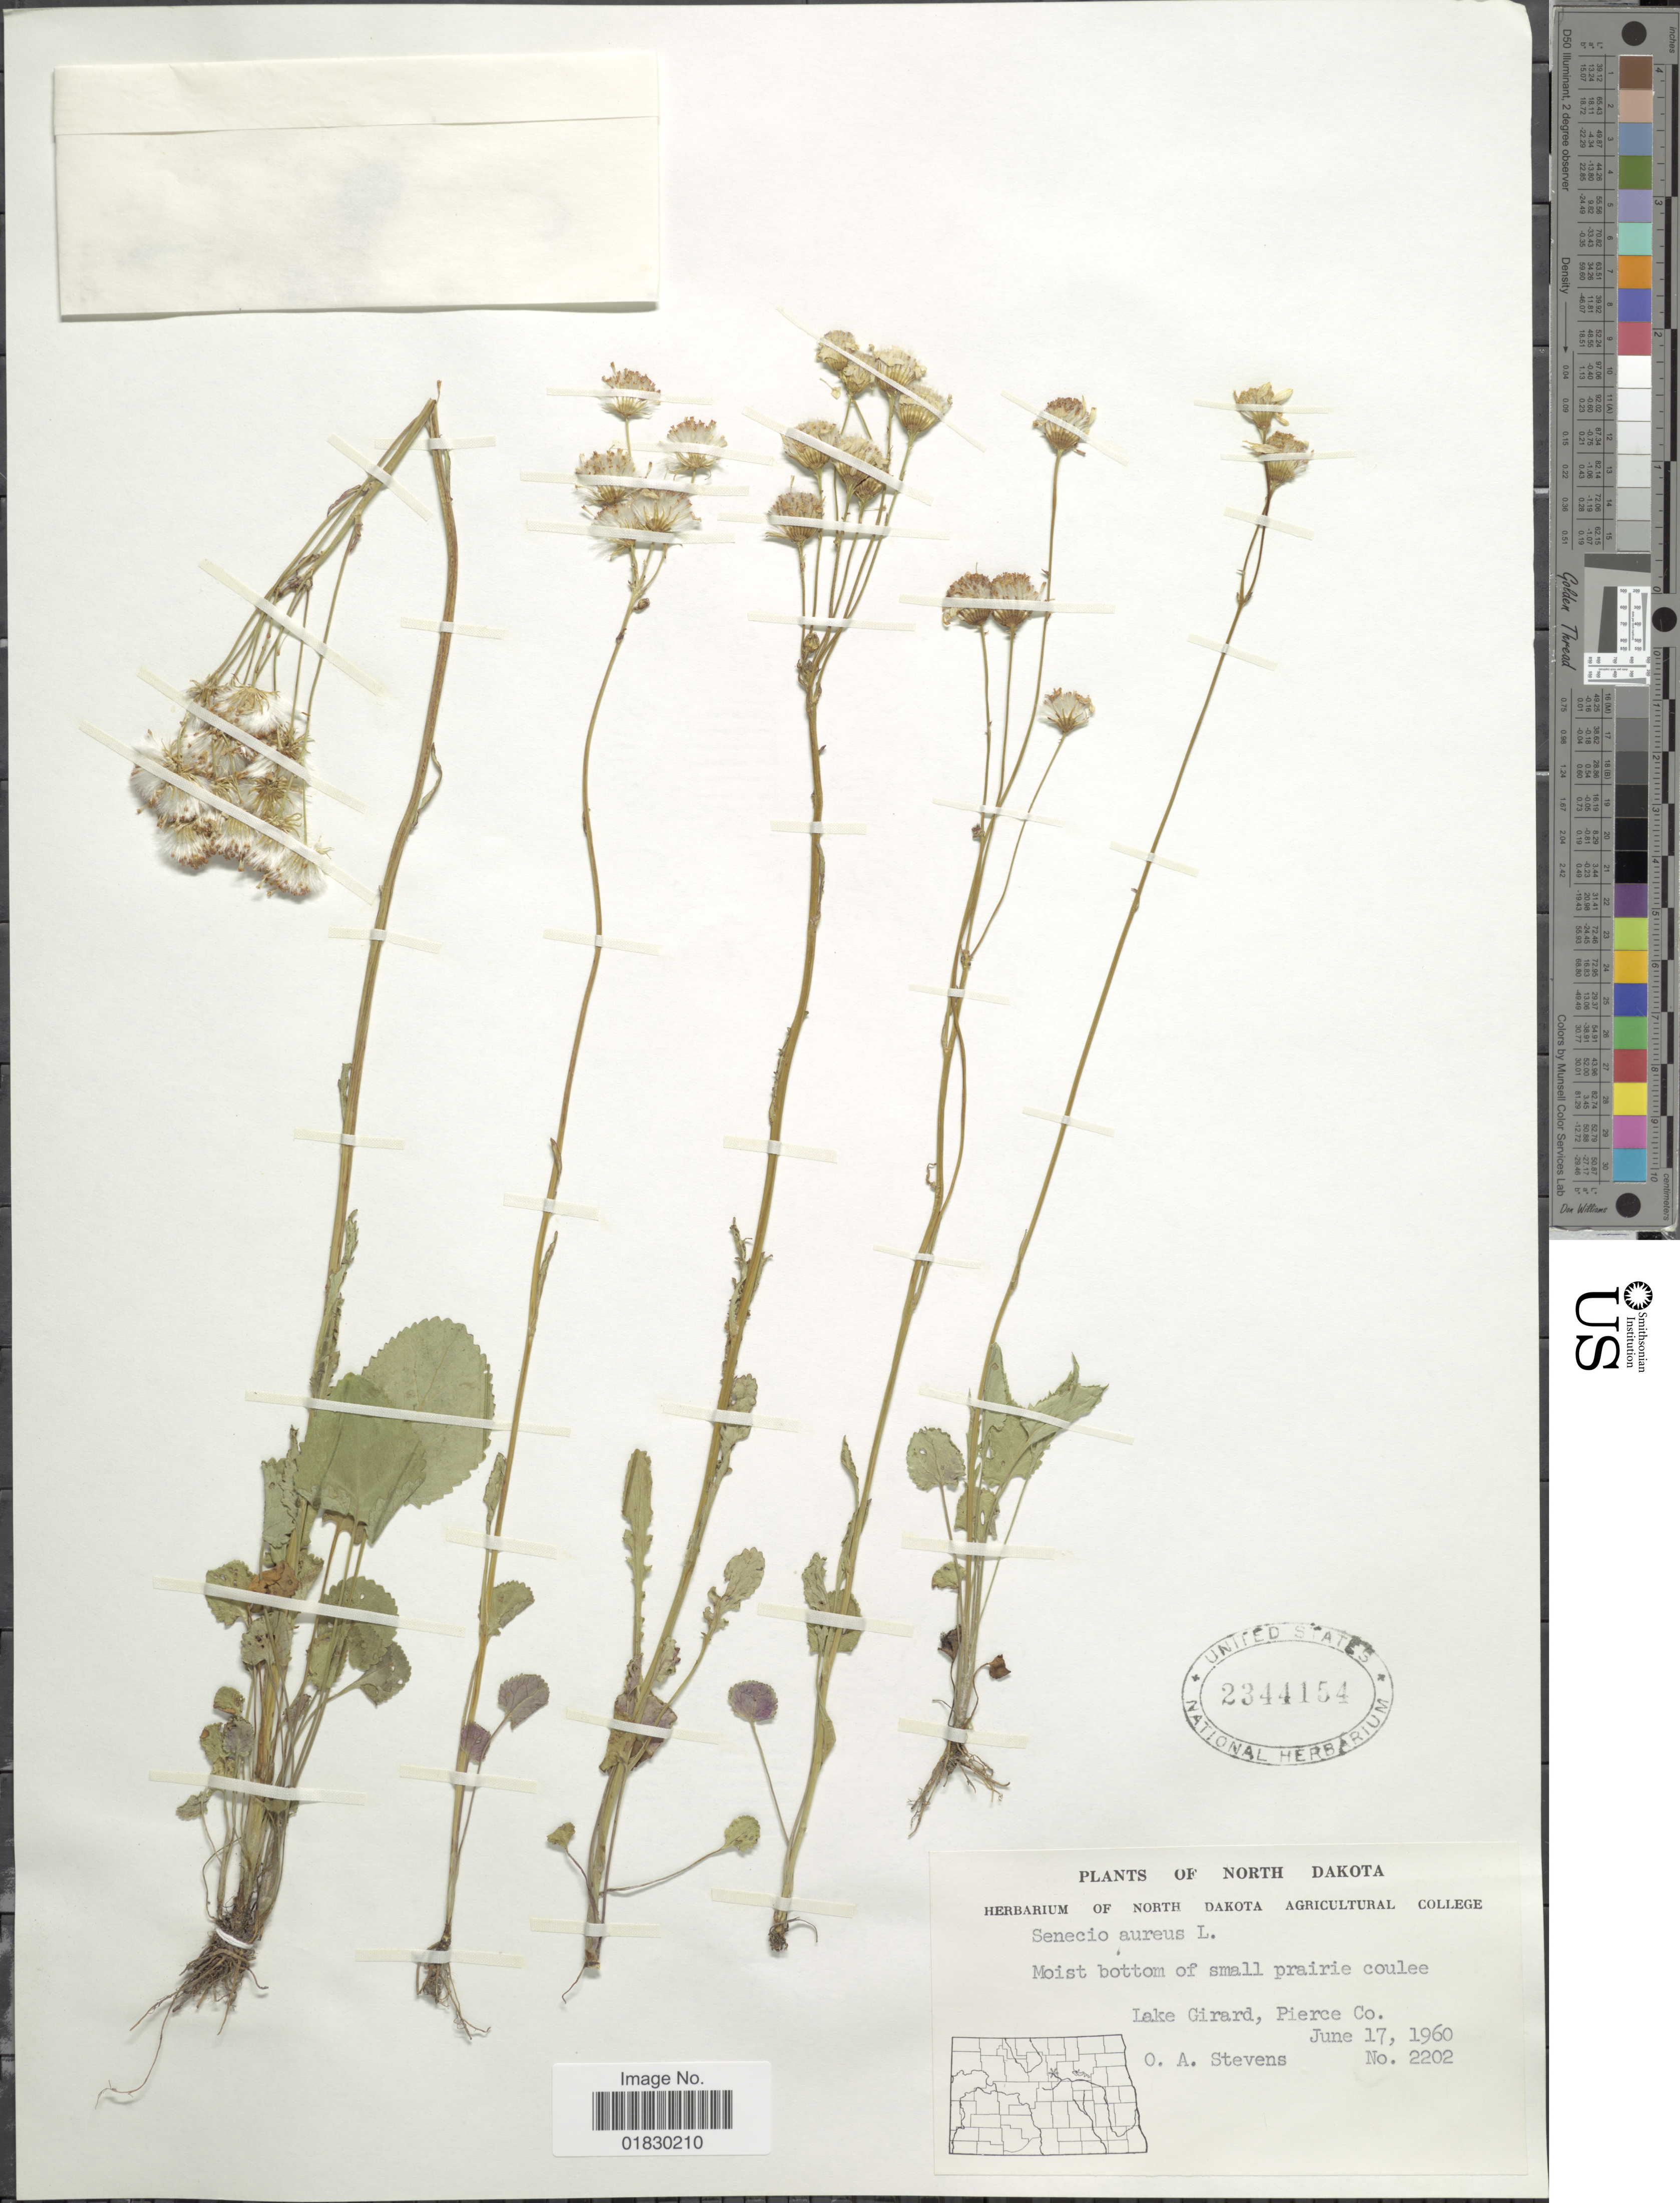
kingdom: Plantae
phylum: Tracheophyta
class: Magnoliopsida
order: Asterales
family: Asteraceae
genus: Packera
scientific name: Packera aurea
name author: (L.) Á. Löve & D. Löve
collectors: O. A. Stevens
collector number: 2202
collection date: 1960-06-17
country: United States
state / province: North Dakota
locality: Lake Girard, Pierce Co.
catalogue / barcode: US 2344154